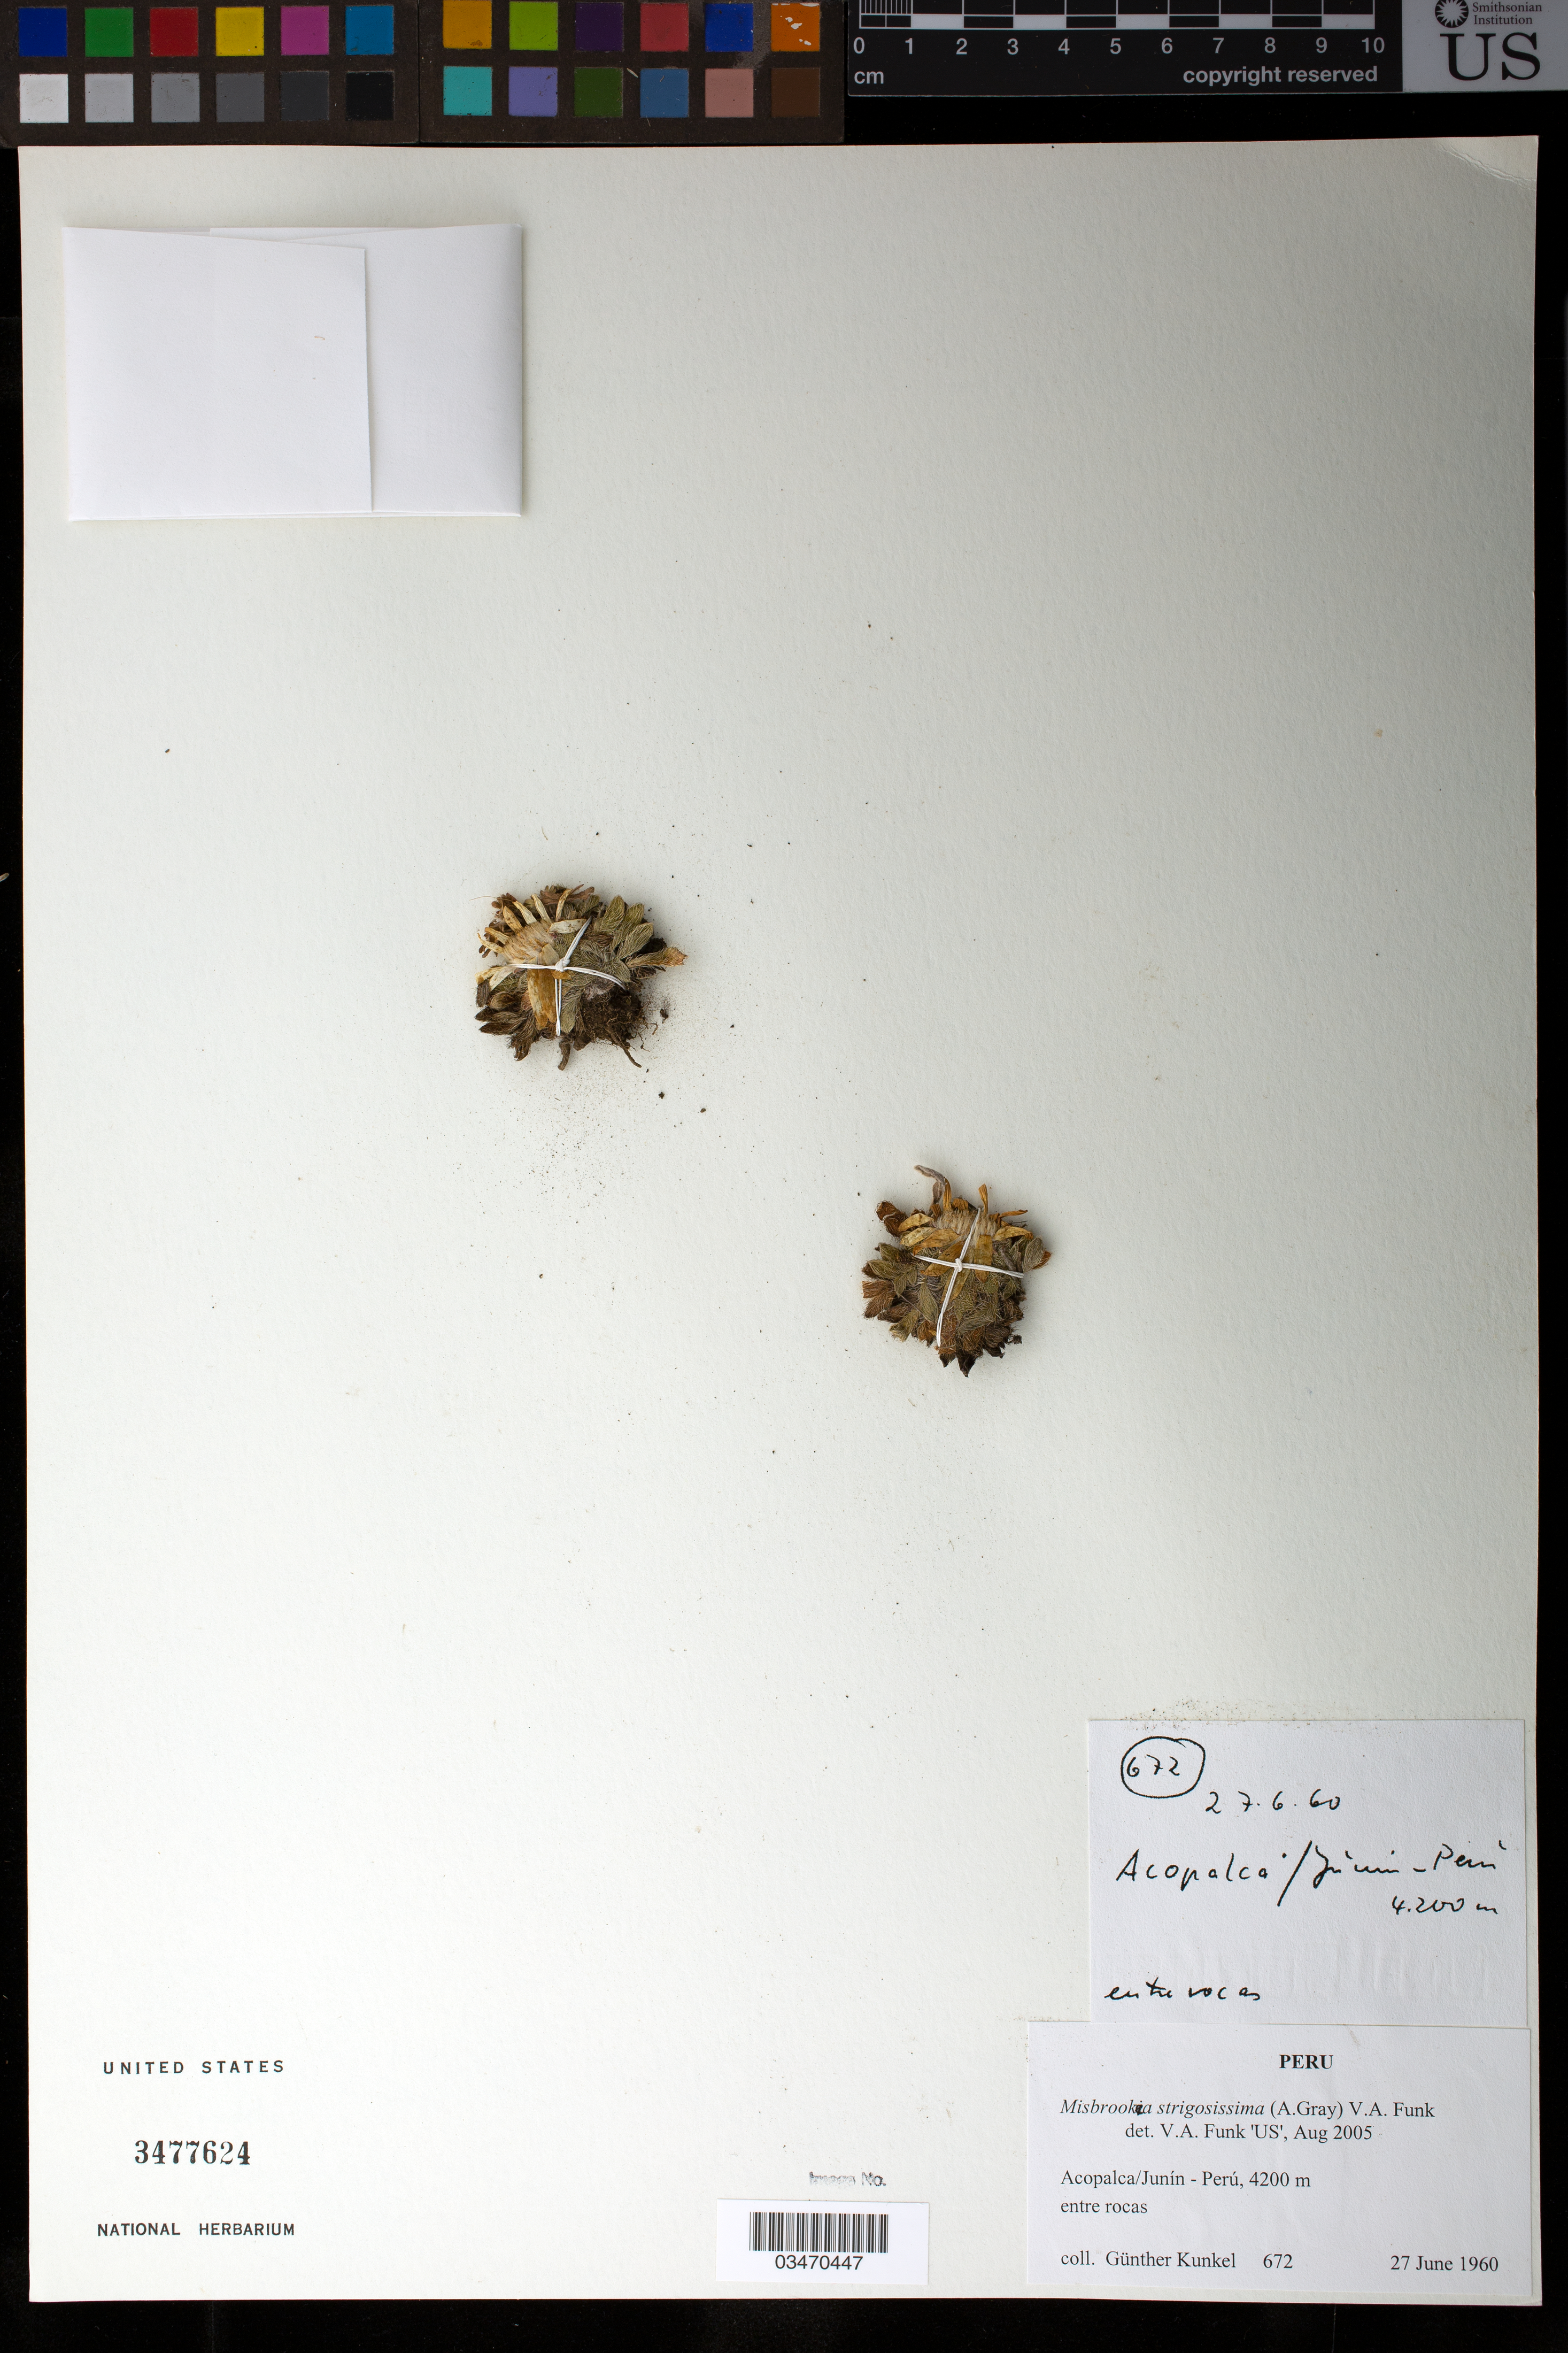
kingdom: Plantae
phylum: Tracheophyta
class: Magnoliopsida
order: Asterales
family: Asteraceae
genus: Misbrookea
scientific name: Misbrookea strigosissima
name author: (A. Gray) V.A. Funk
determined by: Funk, Vicki A., (BOT), Smithsonian Institution - National Museum of Natural History (UNITED STATES)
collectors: G. Kunkel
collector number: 672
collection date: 1960-06-27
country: Peru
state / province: Junín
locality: Acopalca, entre rocas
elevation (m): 4200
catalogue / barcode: US 3477624